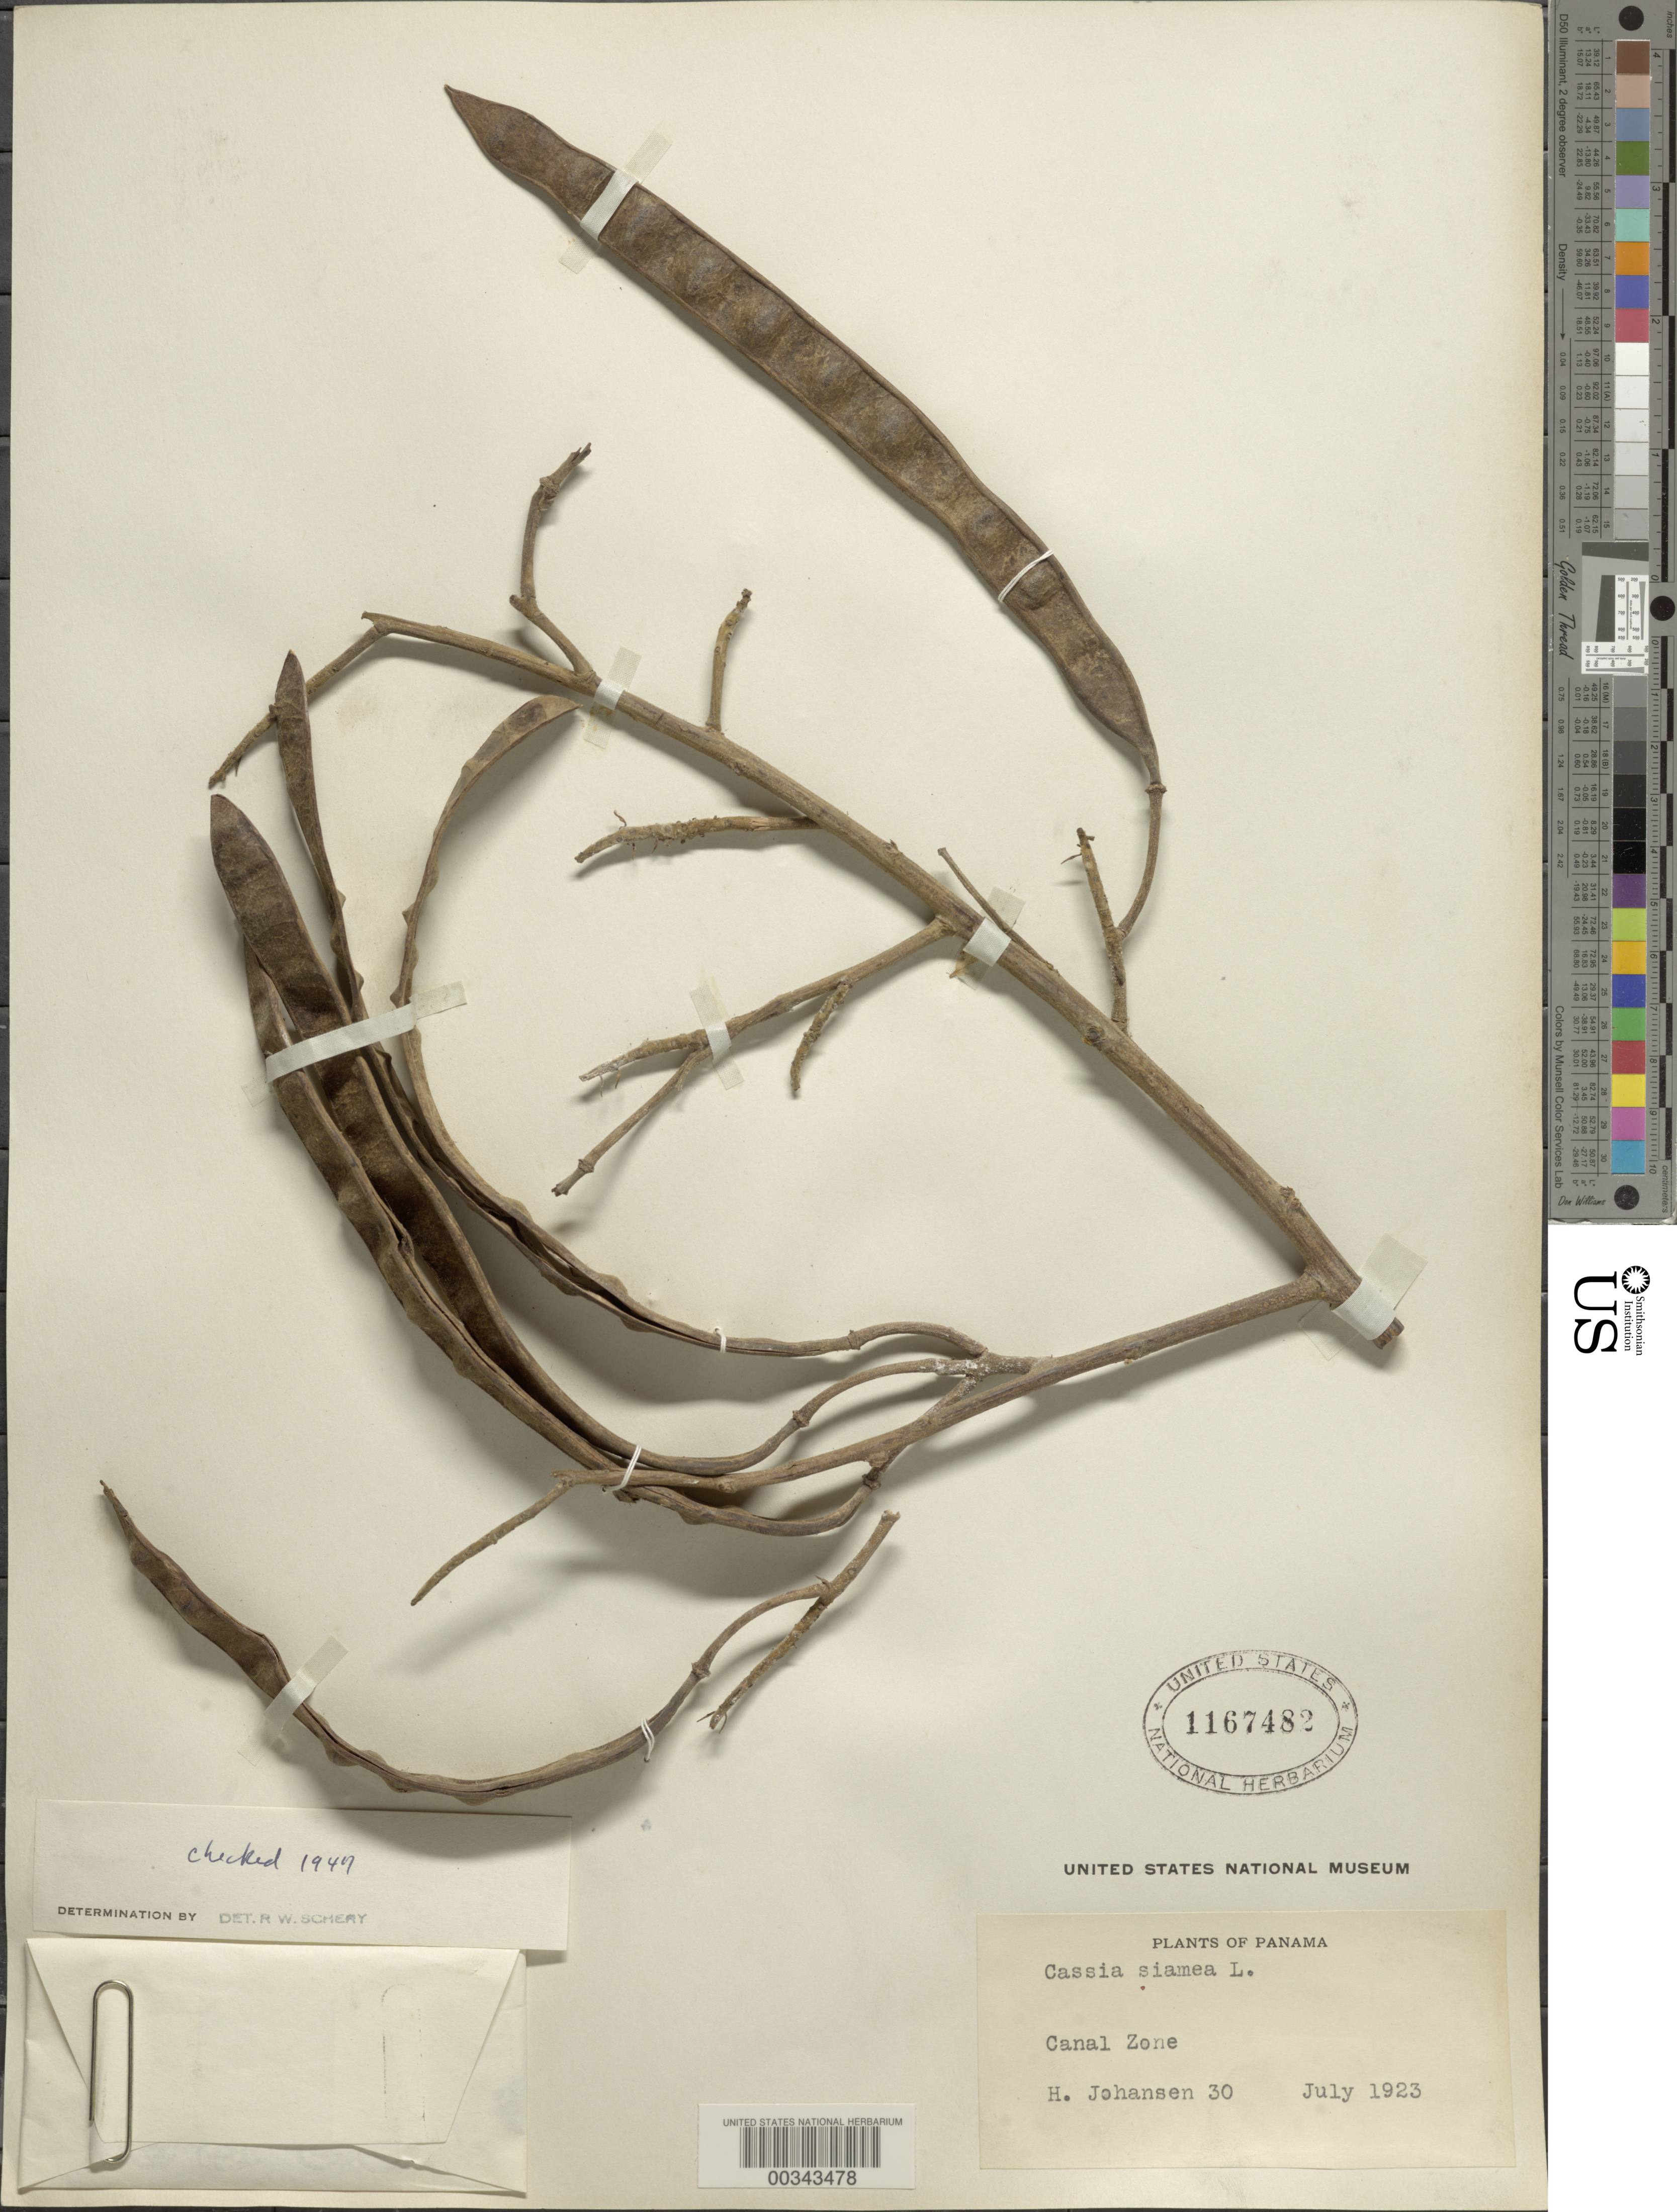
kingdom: Plantae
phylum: Tracheophyta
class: Magnoliopsida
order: Fabales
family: Fabaceae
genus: Senna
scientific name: Senna siamea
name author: (Lam.) H.S. Irwin & Barneby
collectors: H. Johansen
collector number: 30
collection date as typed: Jul 1925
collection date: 1925-07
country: Panama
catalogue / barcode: US 1167482